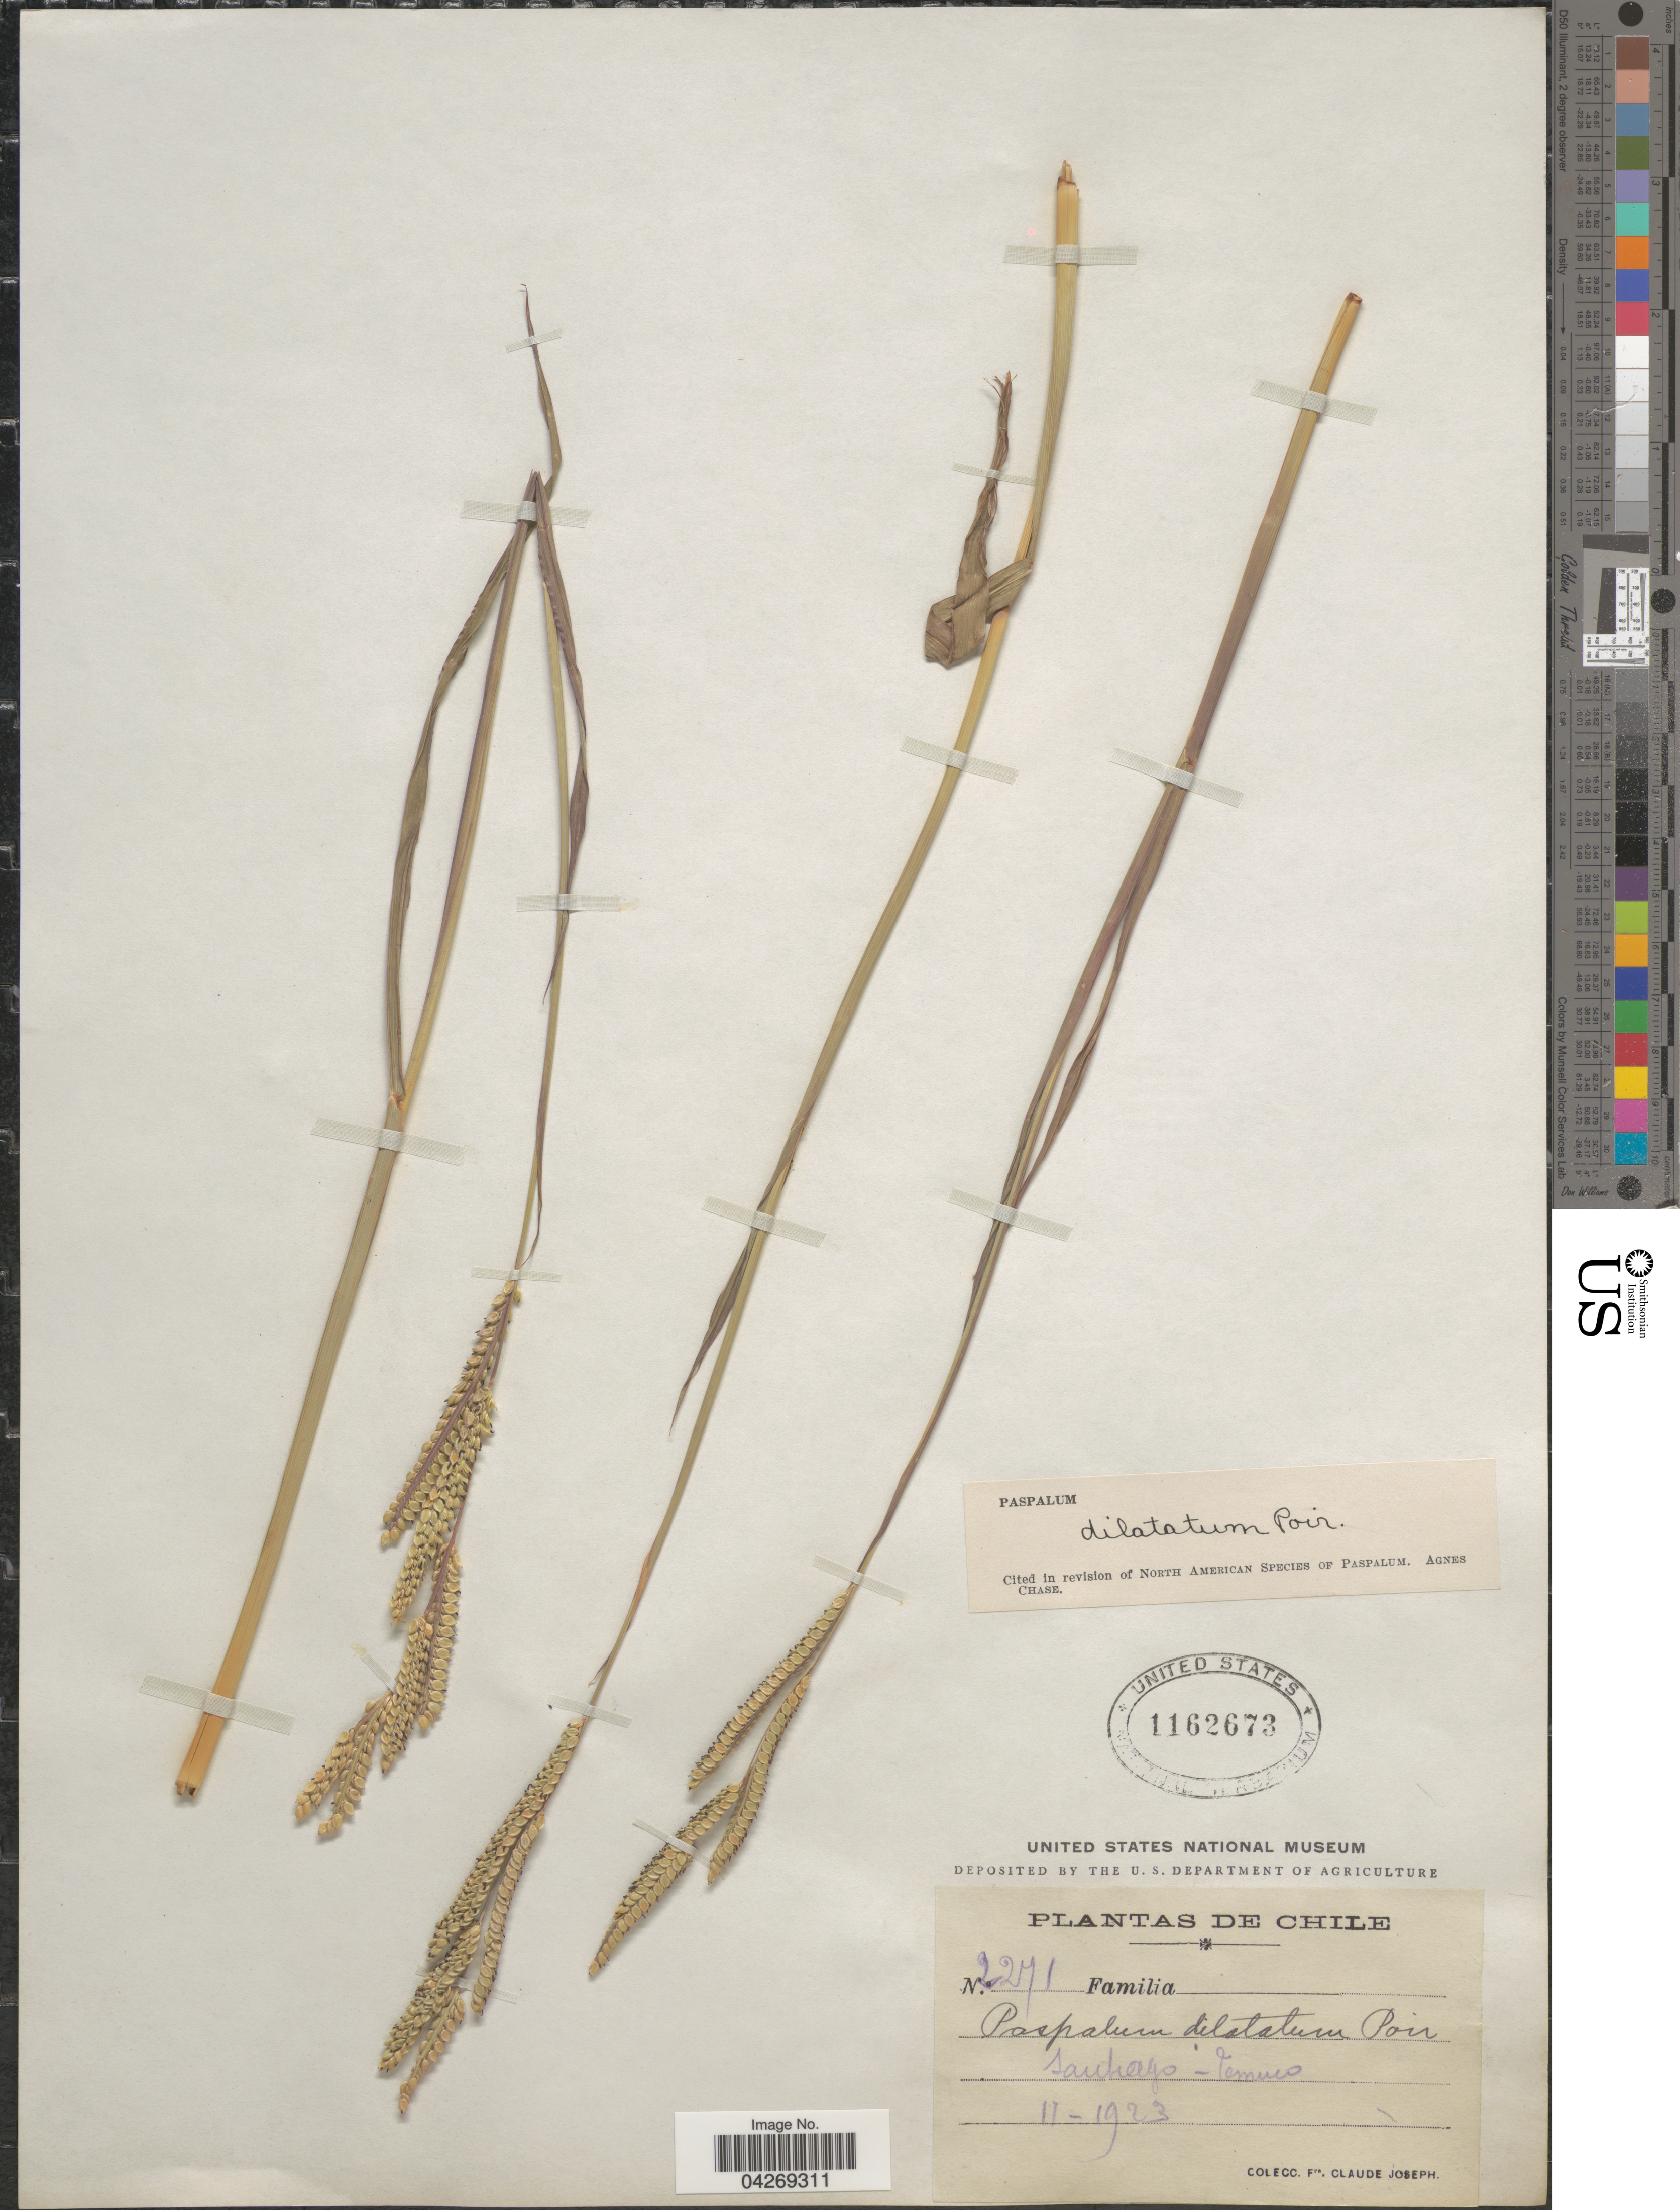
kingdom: Plantae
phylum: Tracheophyta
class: Liliopsida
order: Poales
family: Poaceae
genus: Paspalum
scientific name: Paspalum dilatatum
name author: Poir.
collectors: Bro. Claude-Joseph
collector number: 2271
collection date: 1923-02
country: Chile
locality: Santiago - Temuco.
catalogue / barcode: US 1162673